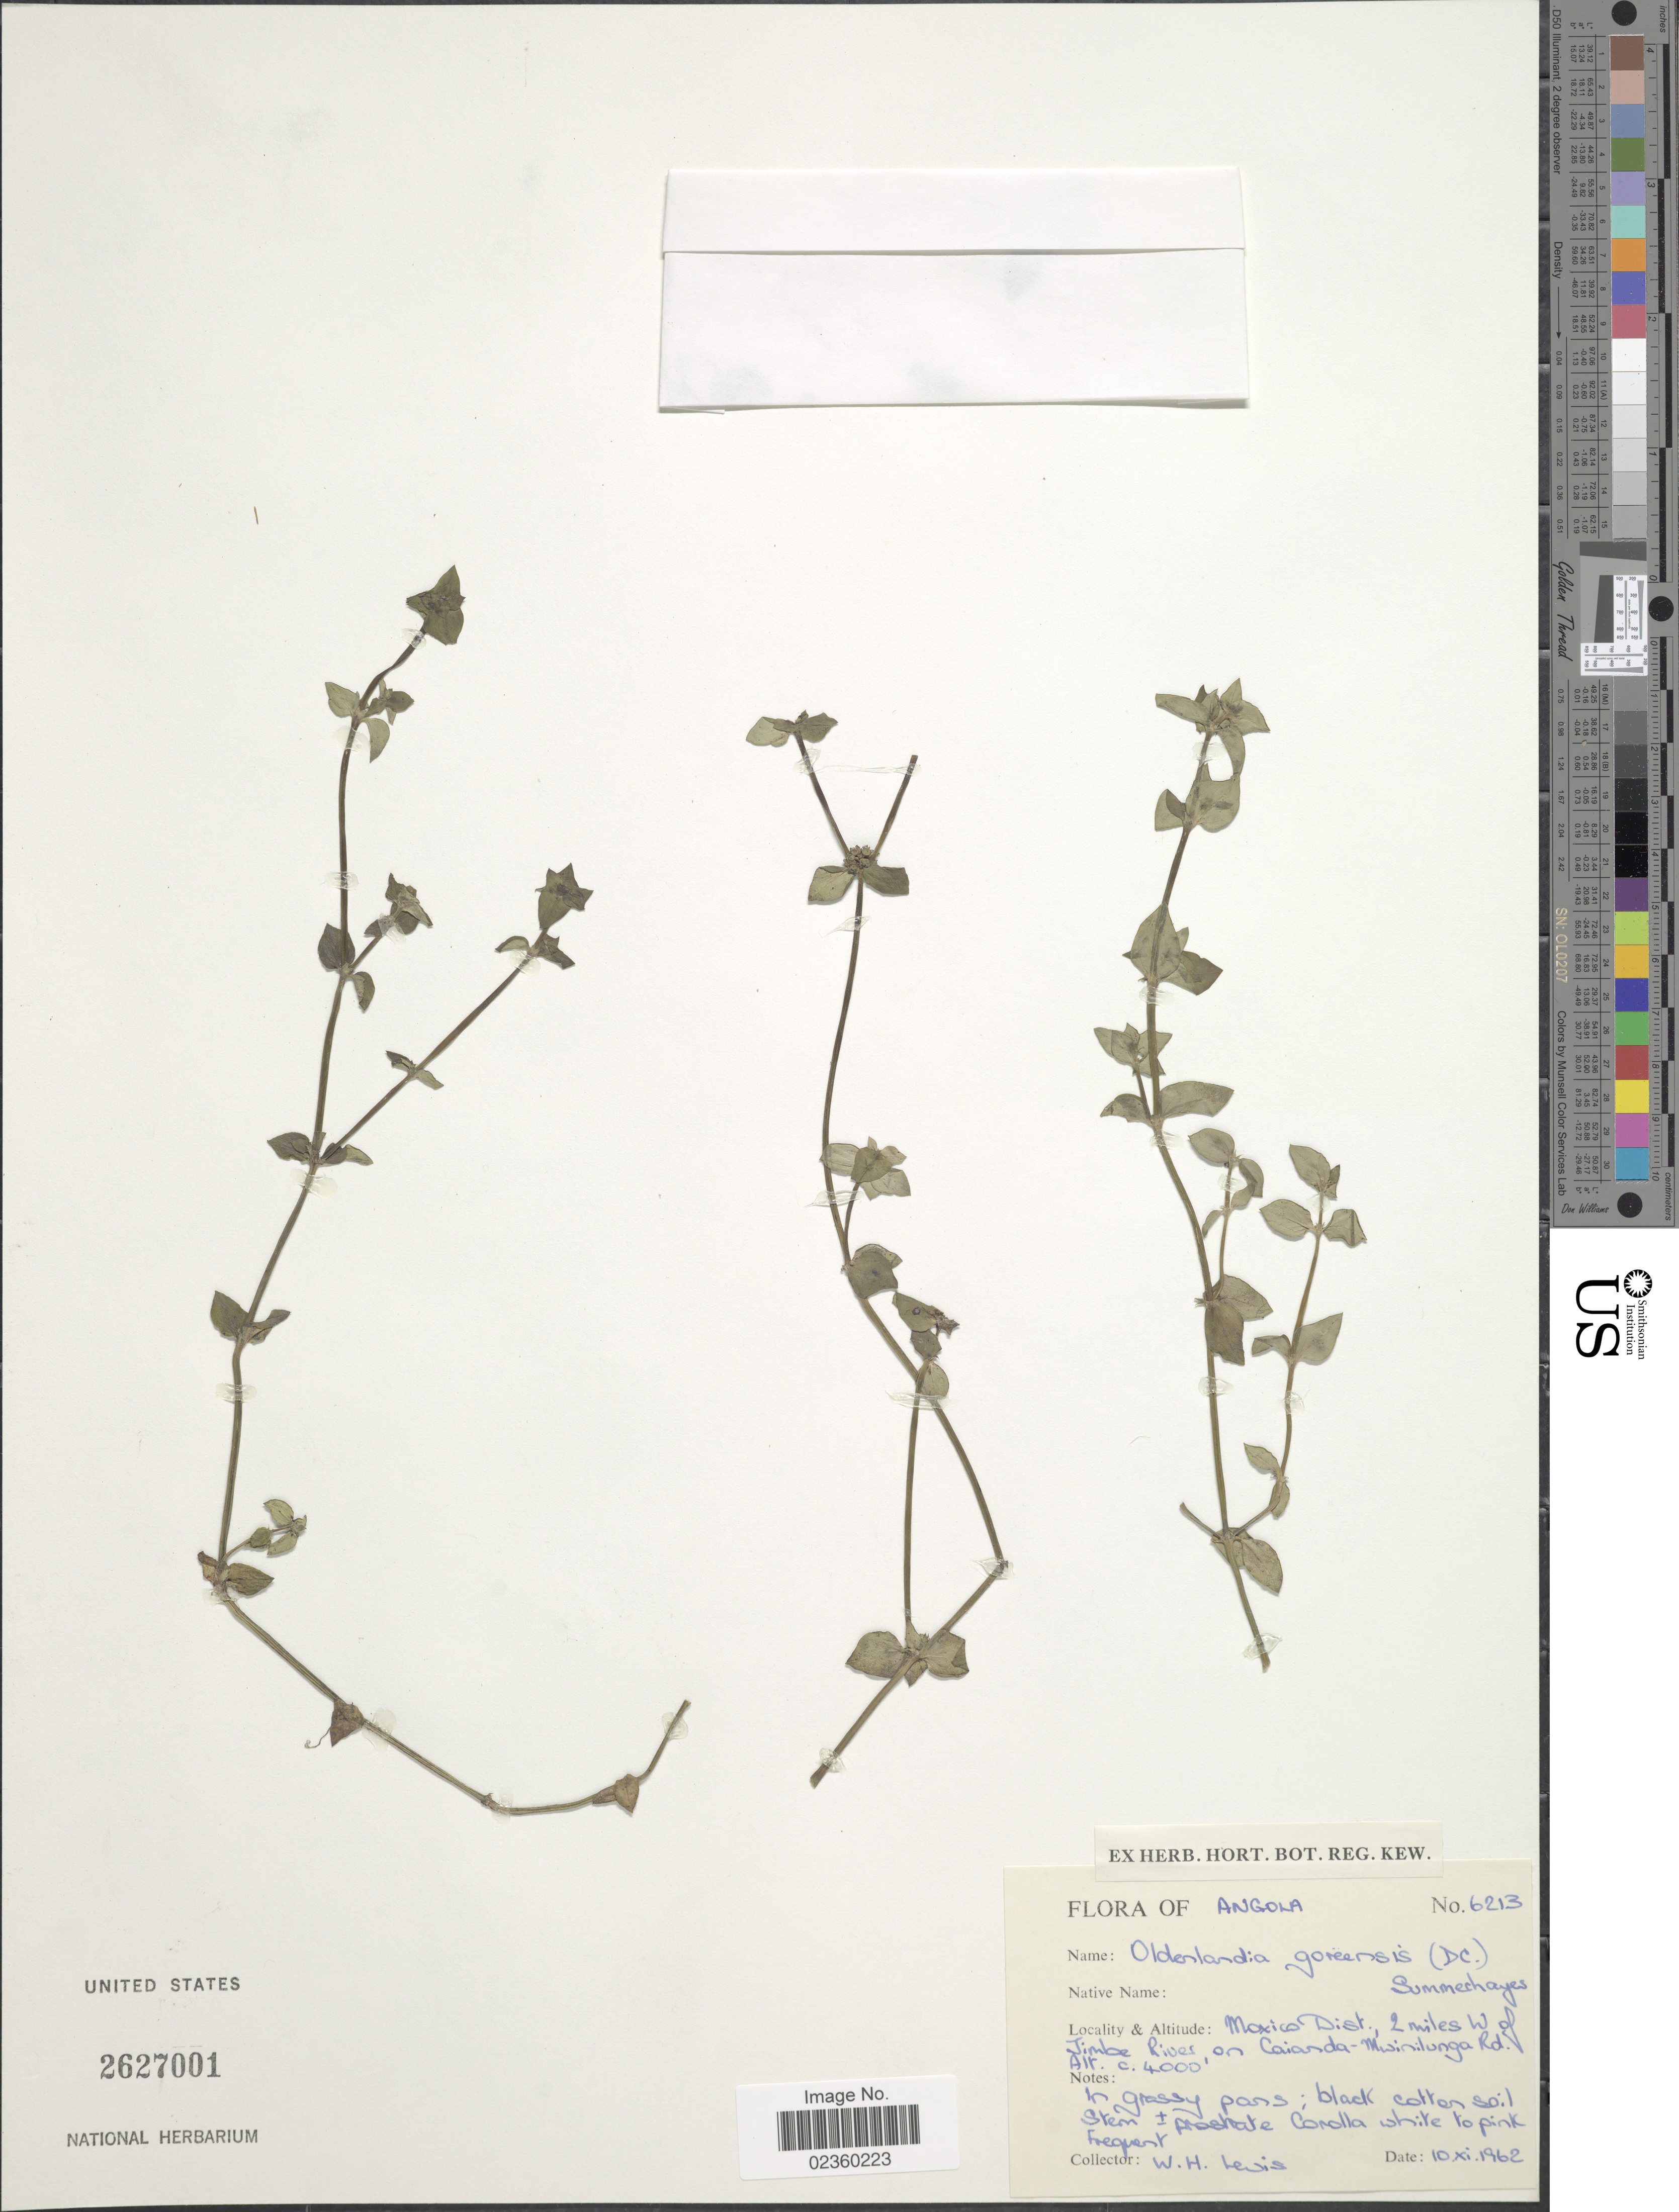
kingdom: Plantae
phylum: Tracheophyta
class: Magnoliopsida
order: Gentianales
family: Rubiaceae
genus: Edrastima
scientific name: Edrastima goreensis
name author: (DC.) Neupane & N. Wikstr.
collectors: W. H. Lewis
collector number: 6213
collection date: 1962-11-10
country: Angola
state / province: Moxico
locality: Moxico Dist., 2 miles W of Jimbe River, on Caianda-Mwinilunga Rd.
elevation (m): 1219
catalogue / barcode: US 2627001